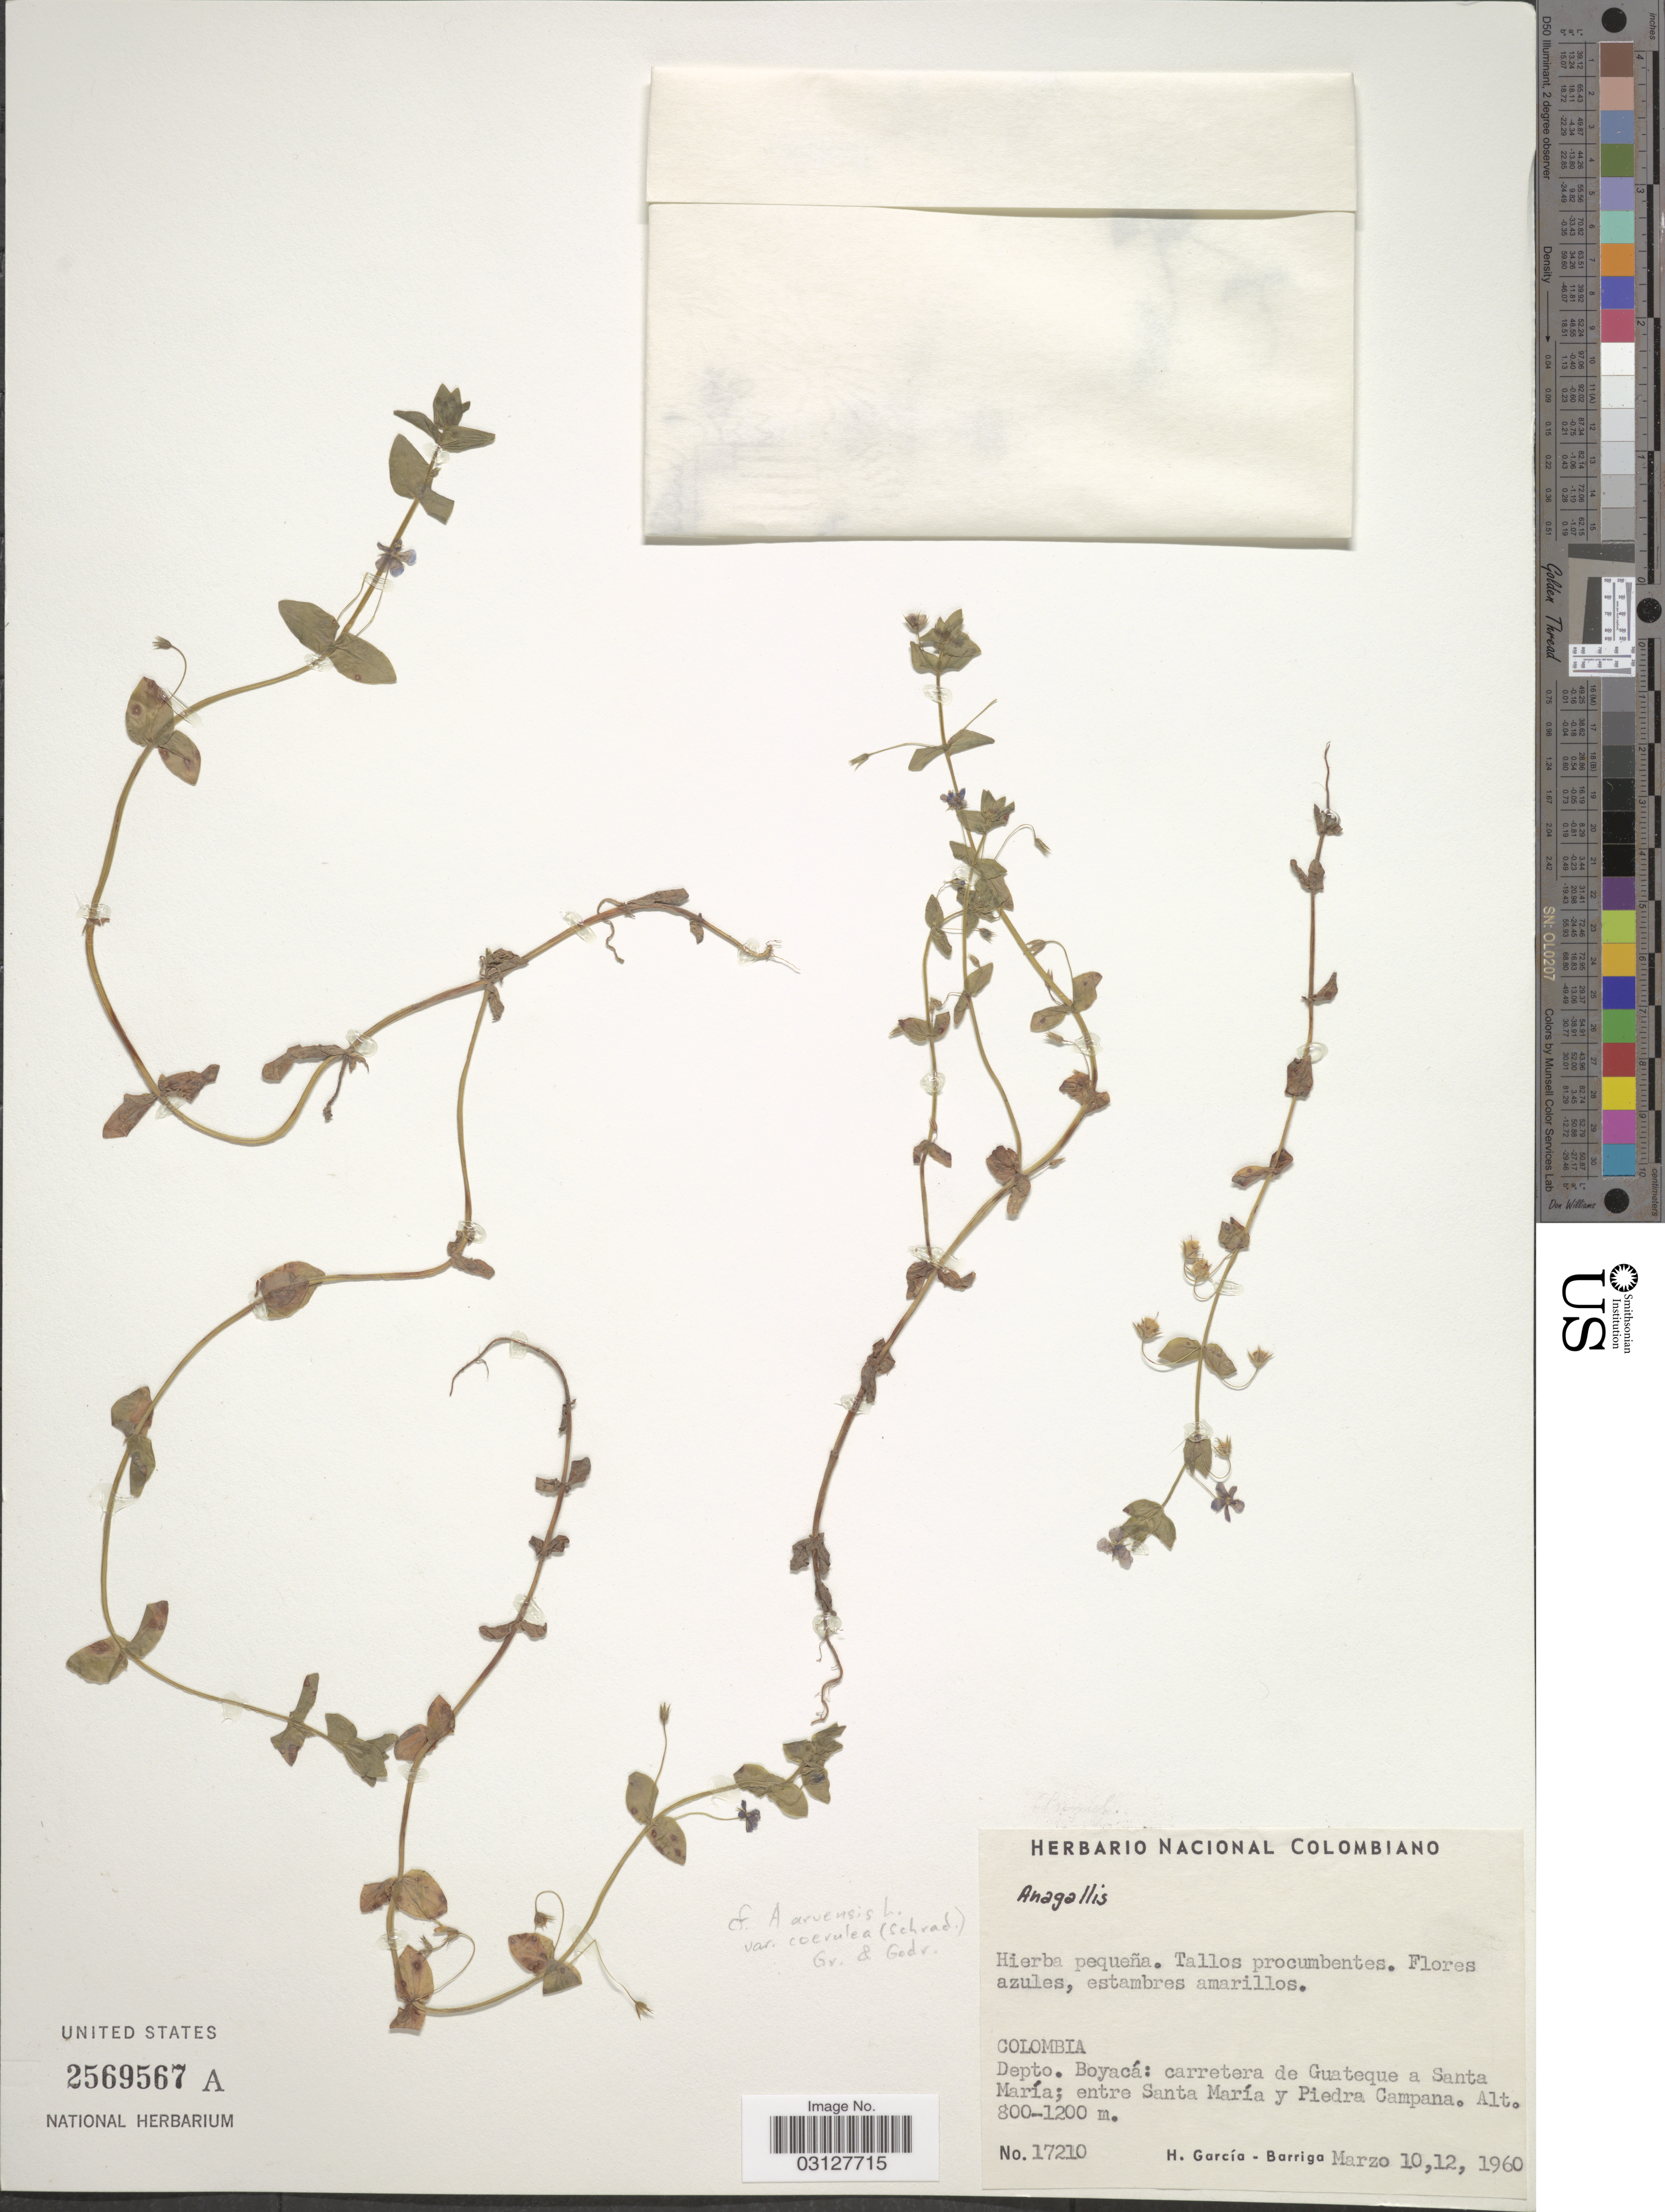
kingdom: Plantae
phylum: Tracheophyta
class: Magnoliopsida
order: Ericales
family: Primulaceae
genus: Anagallis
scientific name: Anagallis coerulea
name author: Schreb.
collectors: H. García Barriga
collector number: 17210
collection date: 1960-03-10/1960-03-12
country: Colombia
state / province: Boyacá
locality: Depto. Boyacá: carretera de Guateque a Santa María; entre Santa María y Piedra Campana.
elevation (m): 800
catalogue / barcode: US 2569567A